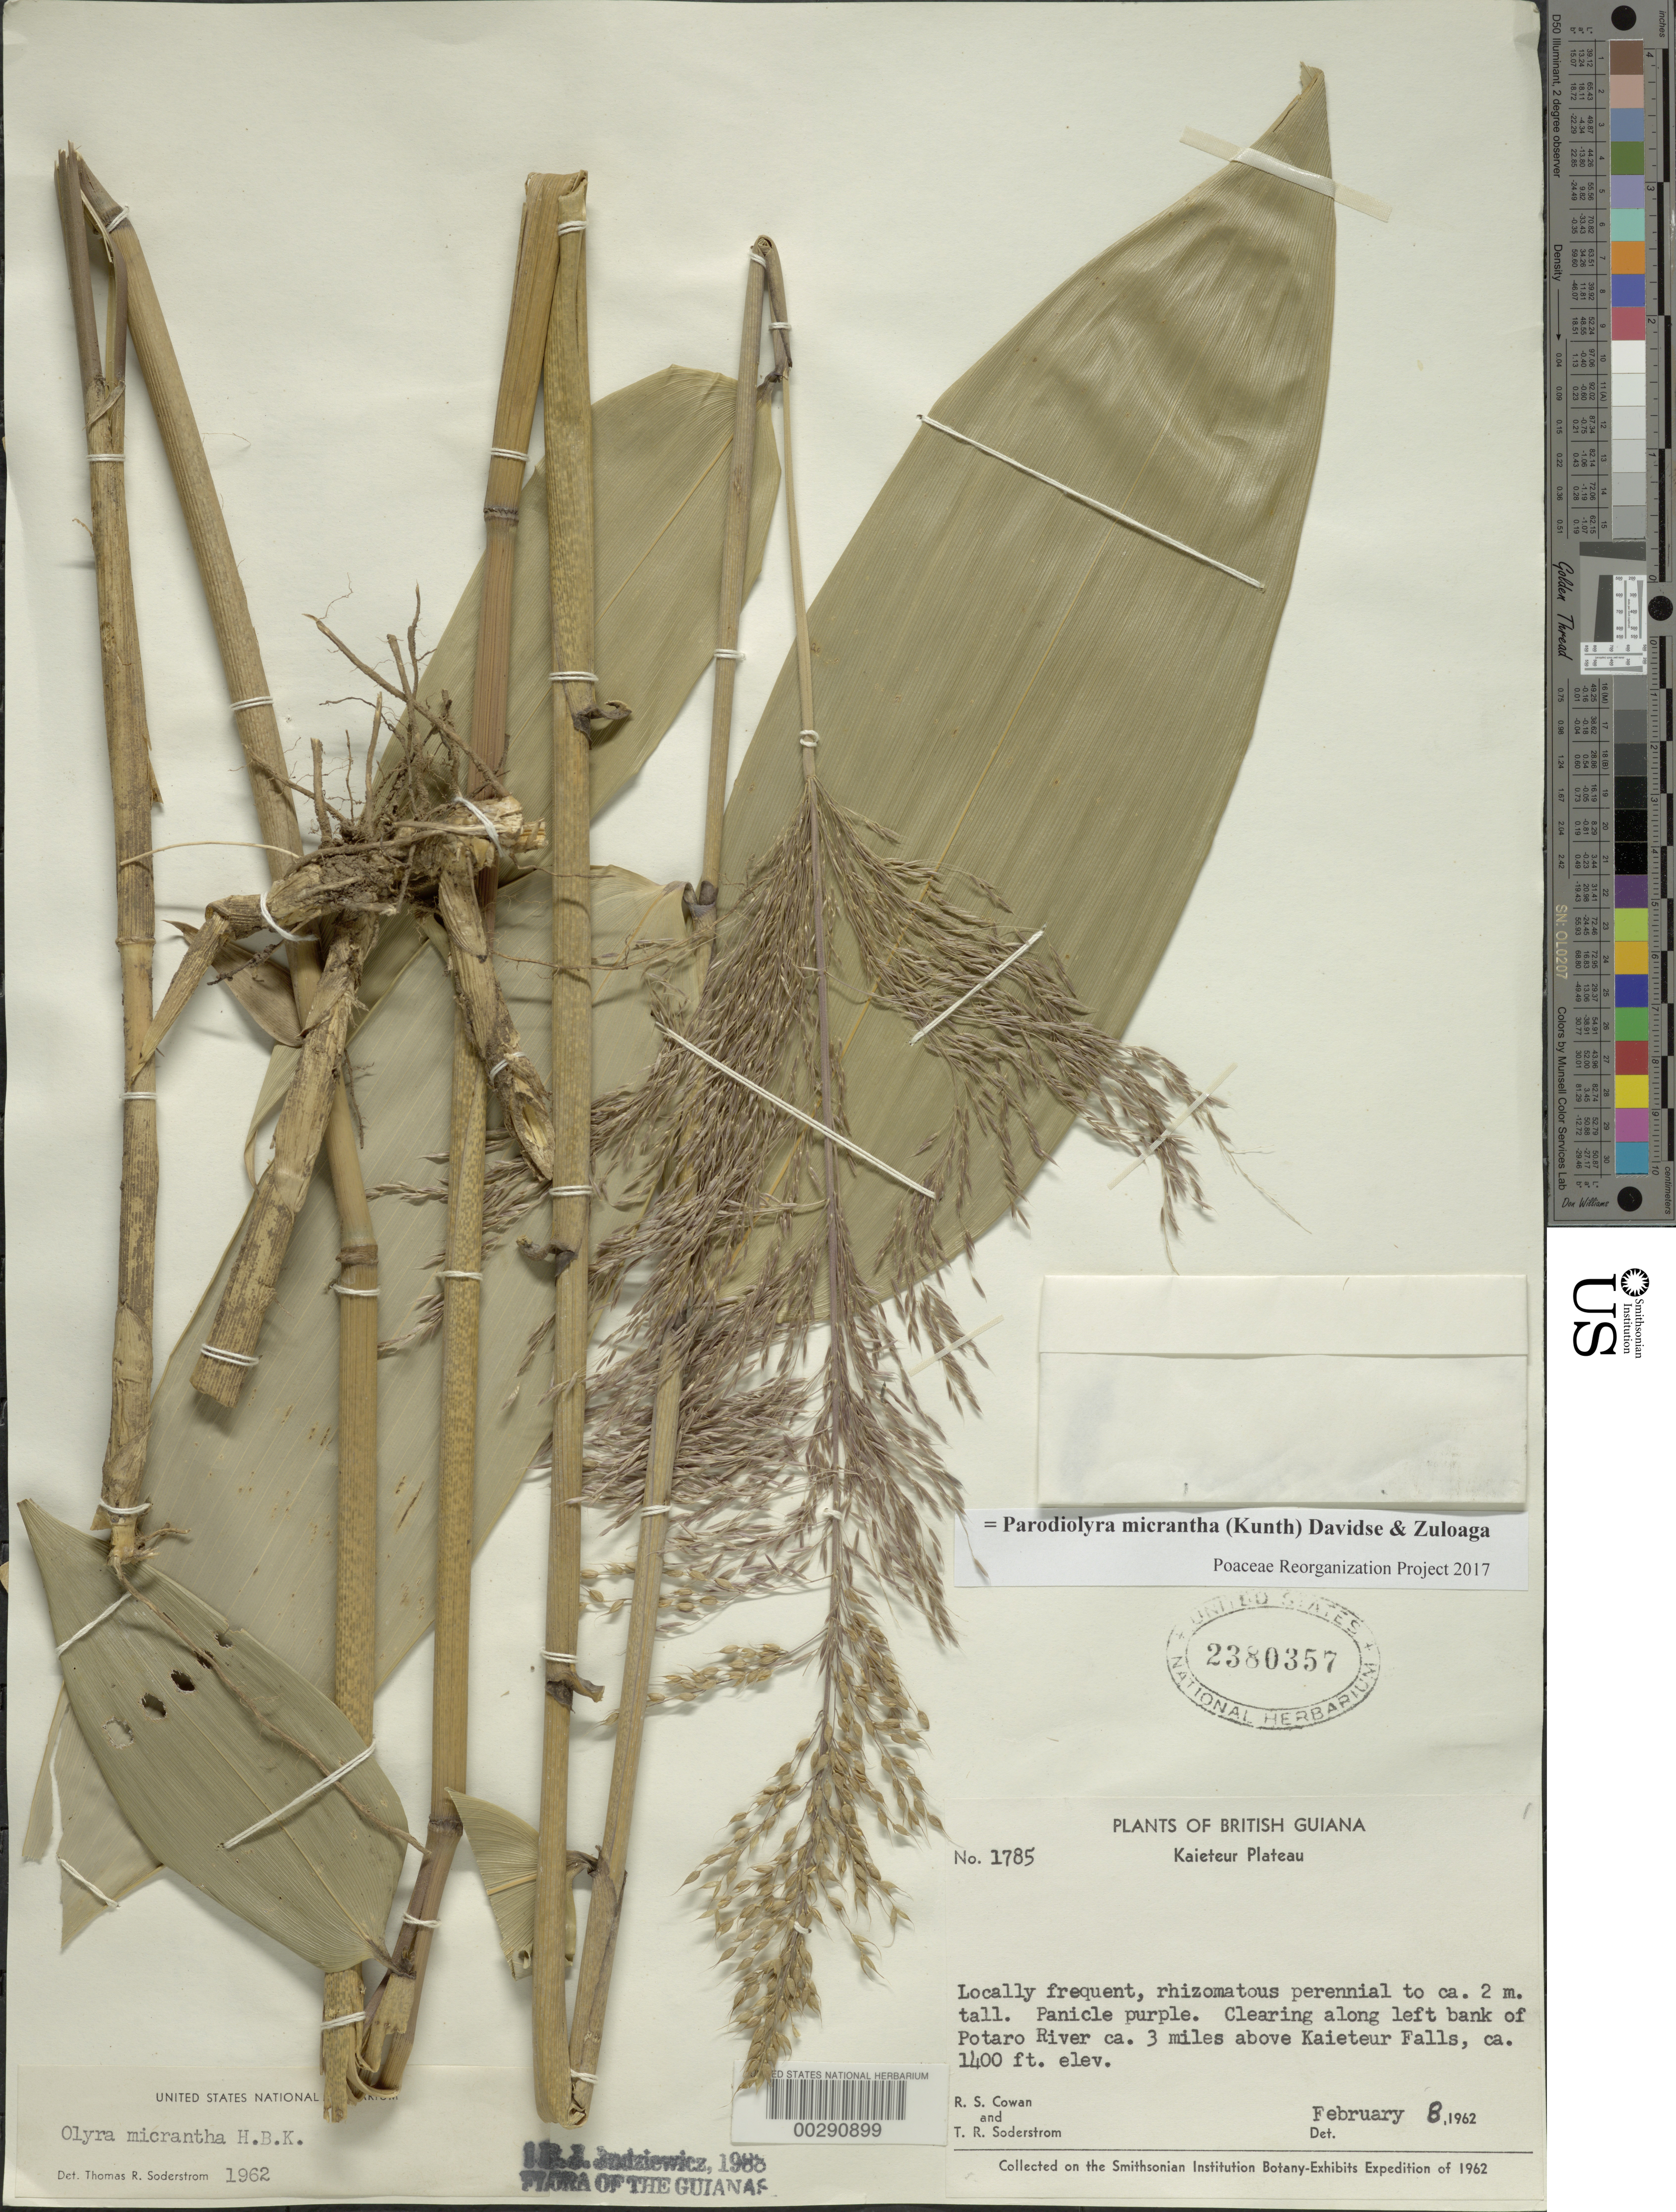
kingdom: Plantae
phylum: Tracheophyta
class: Liliopsida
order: Poales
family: Poaceae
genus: Parodiolyra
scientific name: Parodiolyra micrantha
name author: (Kunth) Davidse & Zuloaga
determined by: Poaceae Reorganization Project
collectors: R. S. Cowan & T. R. Soderstrom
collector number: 1785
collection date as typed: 08 Feb 1962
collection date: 1962-02-08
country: Guyana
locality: Left bank of potaro river ca 3 mi above kaieteur falls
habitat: Clearing along bank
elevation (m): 1400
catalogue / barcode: US 2380357